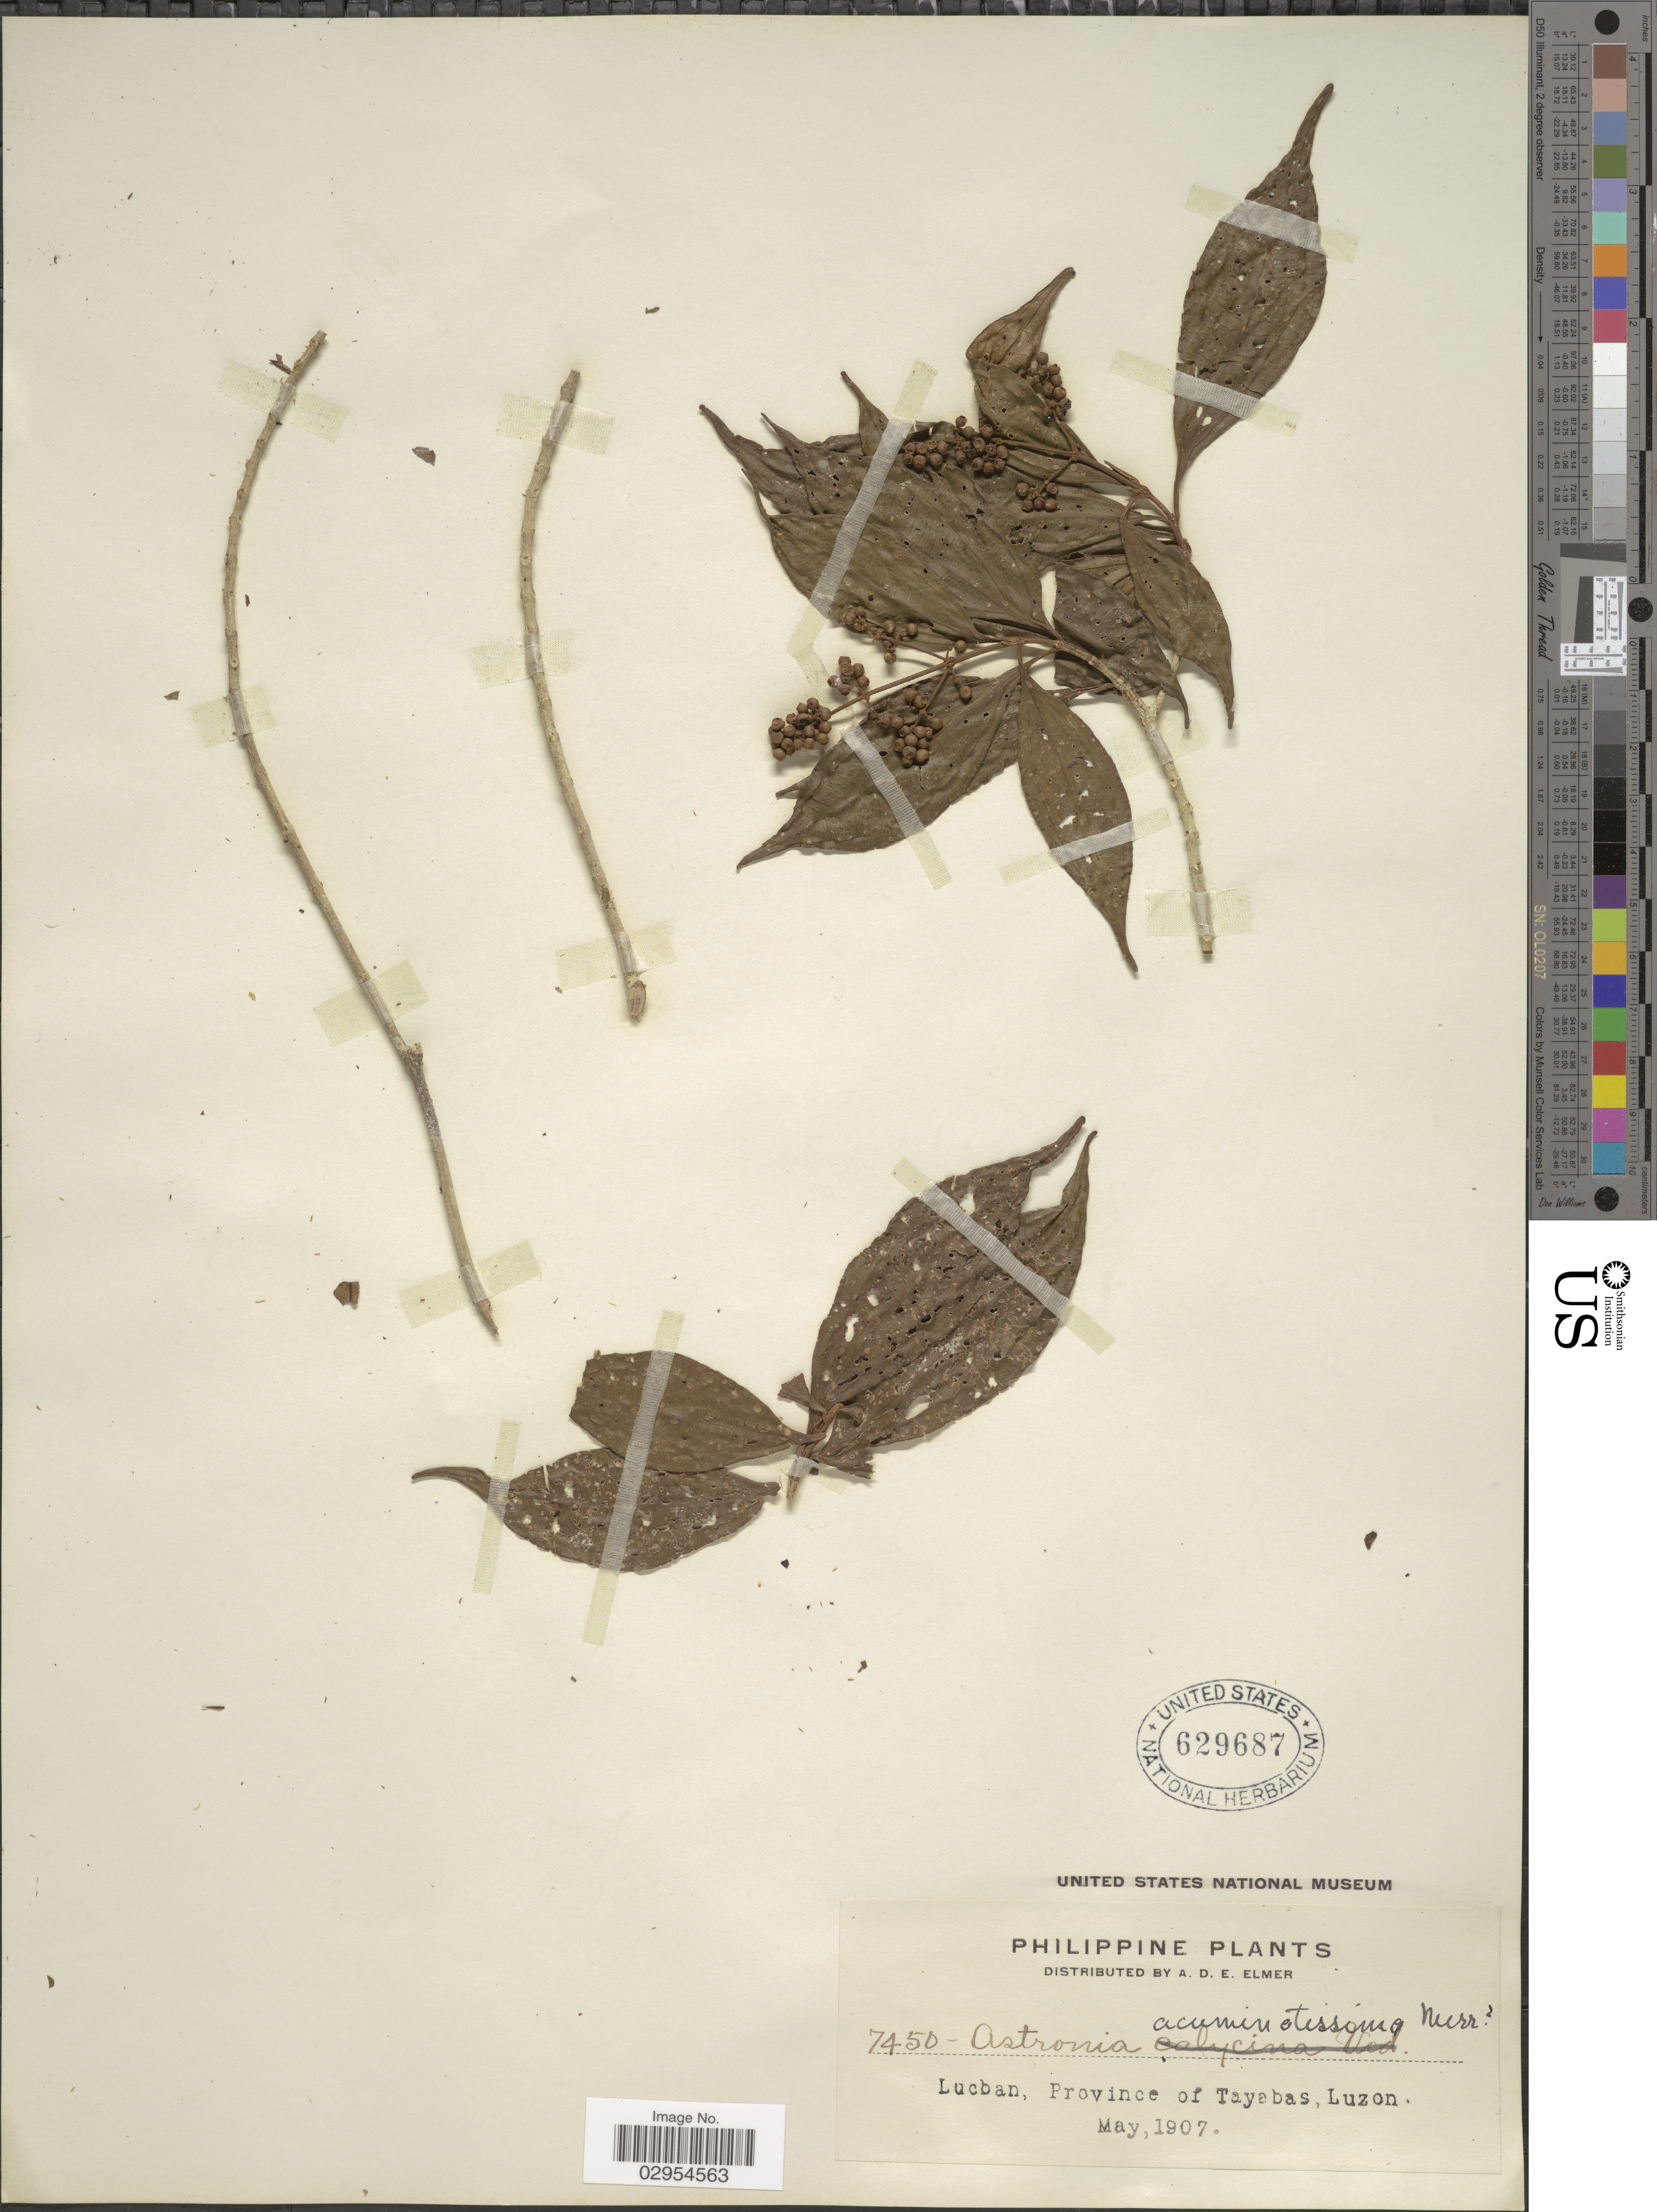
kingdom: Plantae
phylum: Tracheophyta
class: Magnoliopsida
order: Myrtales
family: Melastomataceae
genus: Astronia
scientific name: Astronia acuminatissima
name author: Merr.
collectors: A. D. E. Elmer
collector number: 7450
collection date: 1907-05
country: Philippines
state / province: Calabarzon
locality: Lucban, Province of Tayabas, Luzon.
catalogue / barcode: US 629687